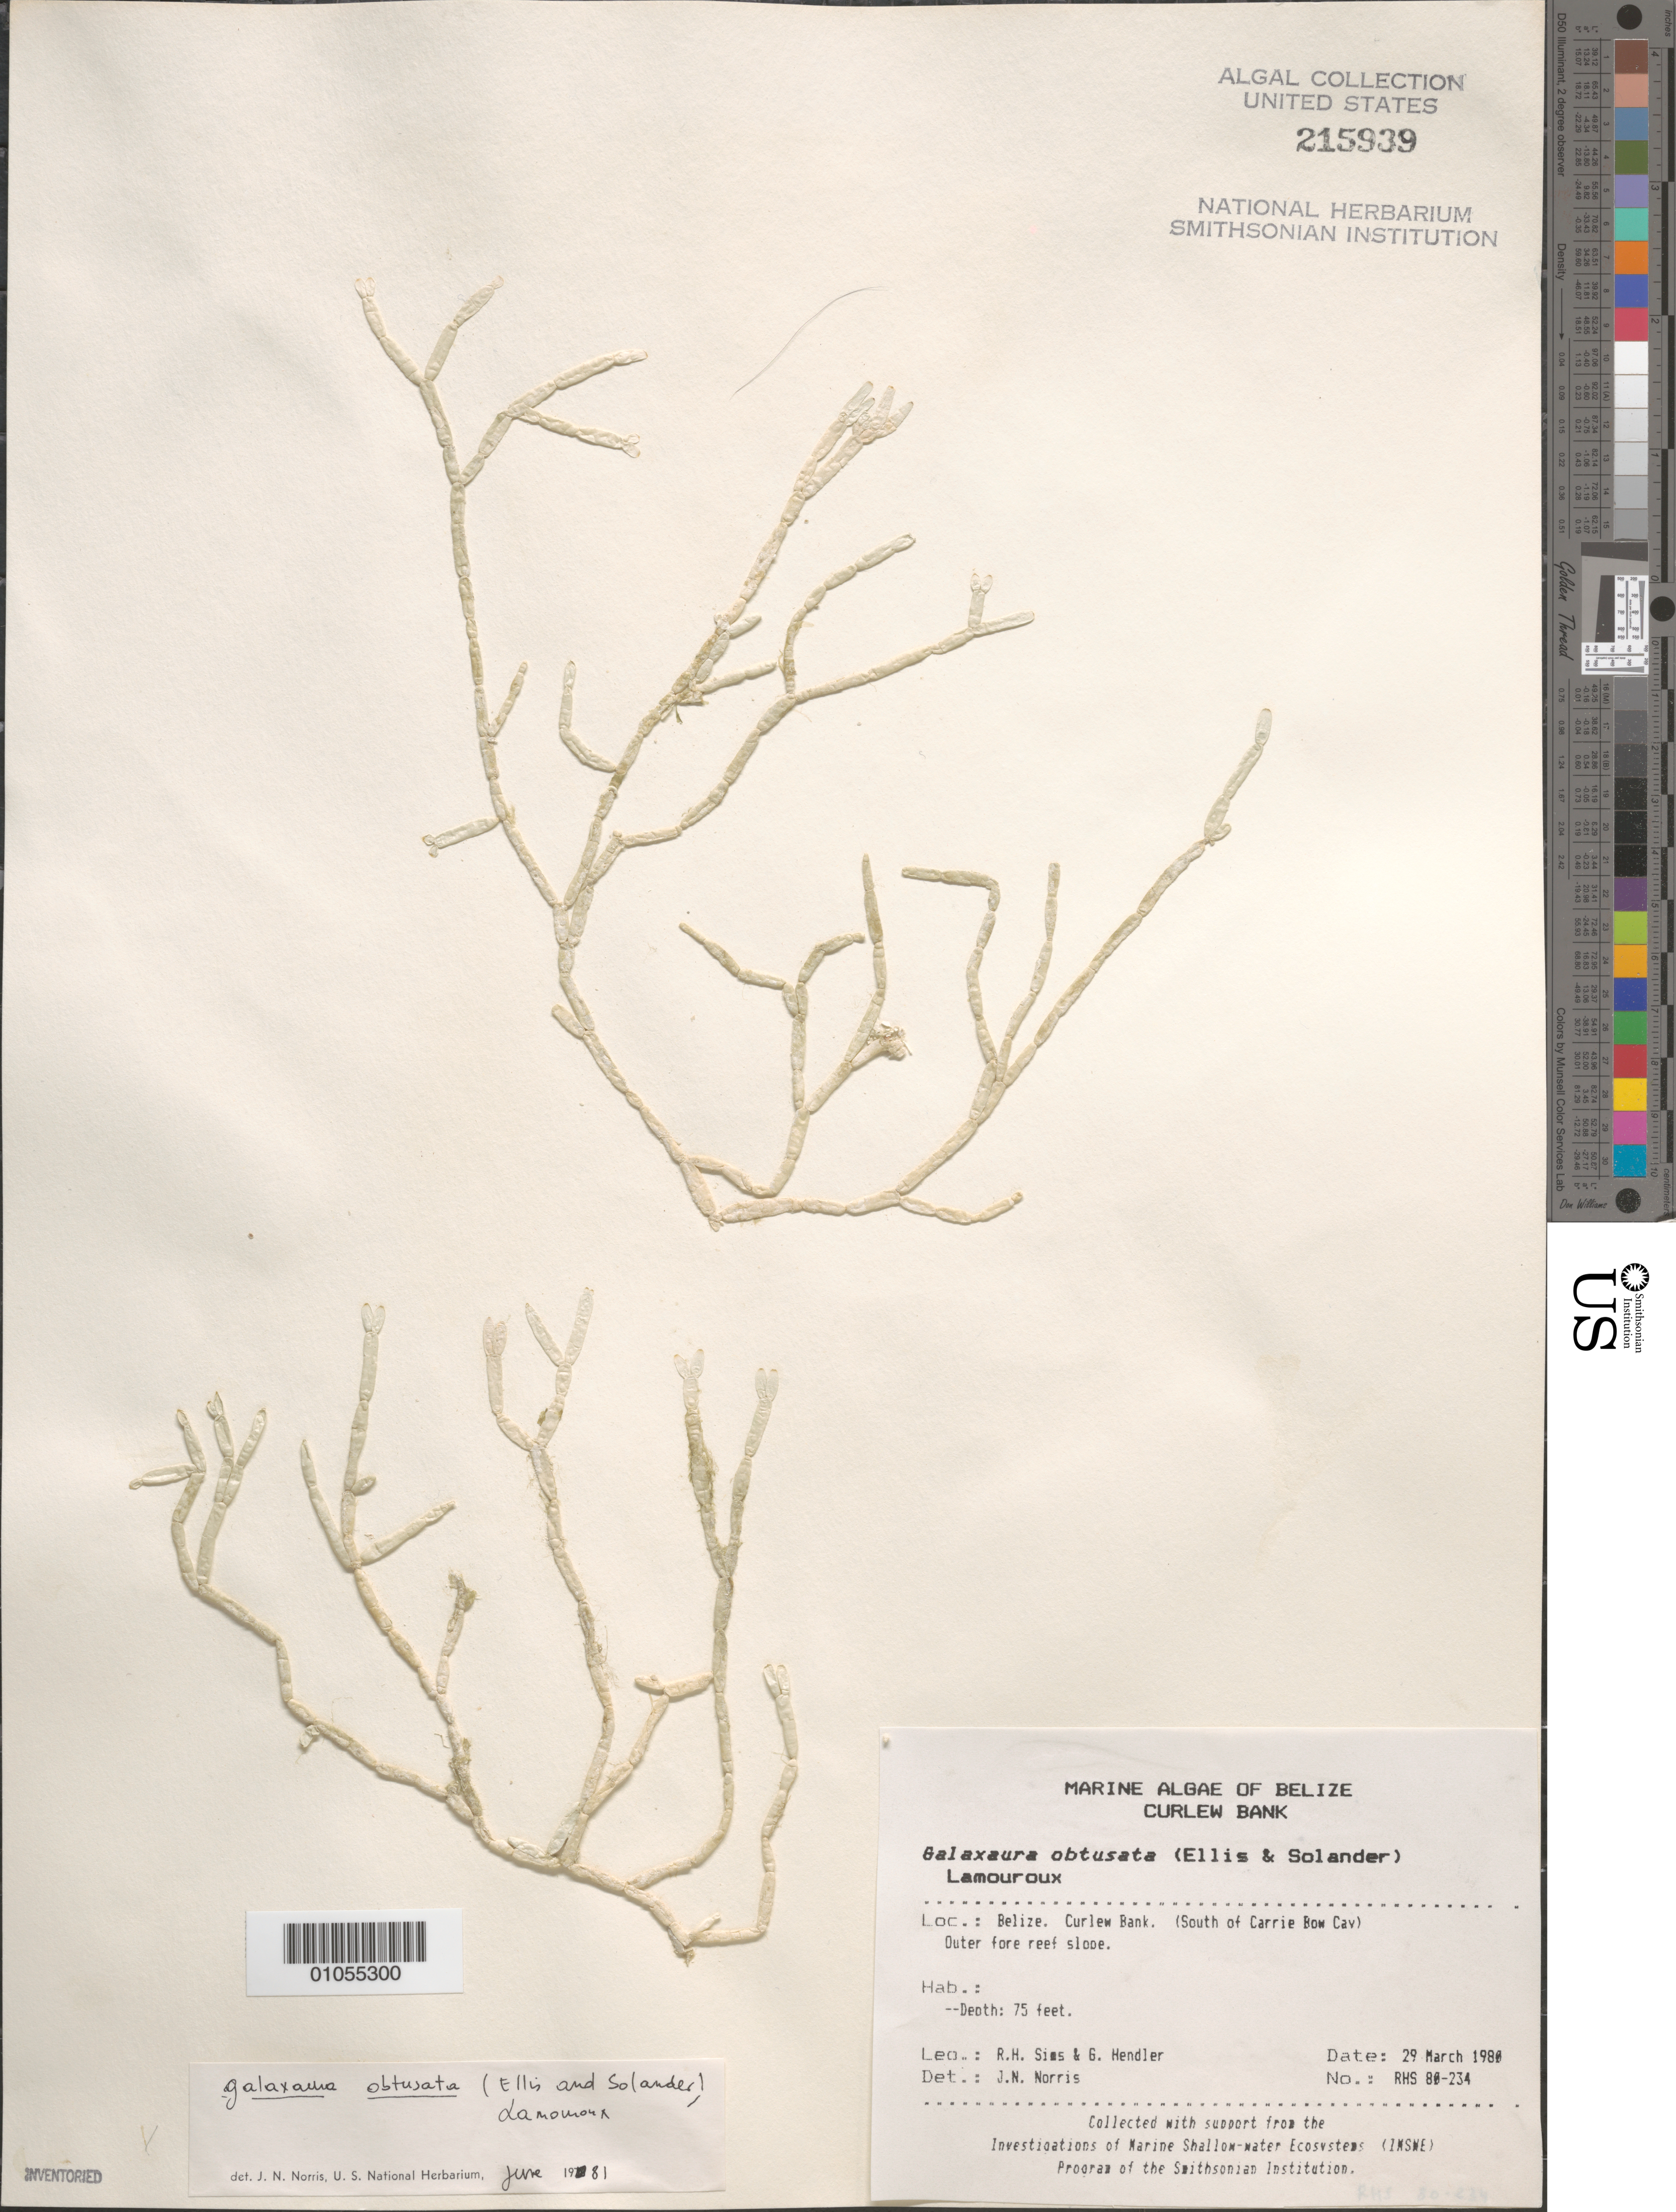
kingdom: Plantae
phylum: Rhodophyta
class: Florideophyceae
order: Nemaliales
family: Galaxauraceae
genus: Galaxaura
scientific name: Galaxaura obtusata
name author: (Ellis & Sol.) J.V.Lamouroux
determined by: Norris, James N.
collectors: R. H. Sims & G. Hendler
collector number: RHS 80-234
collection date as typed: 29 Mar 1980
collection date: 1980-03-29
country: Belize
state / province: Stann Creek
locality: Curlew Bank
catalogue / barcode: US 215939